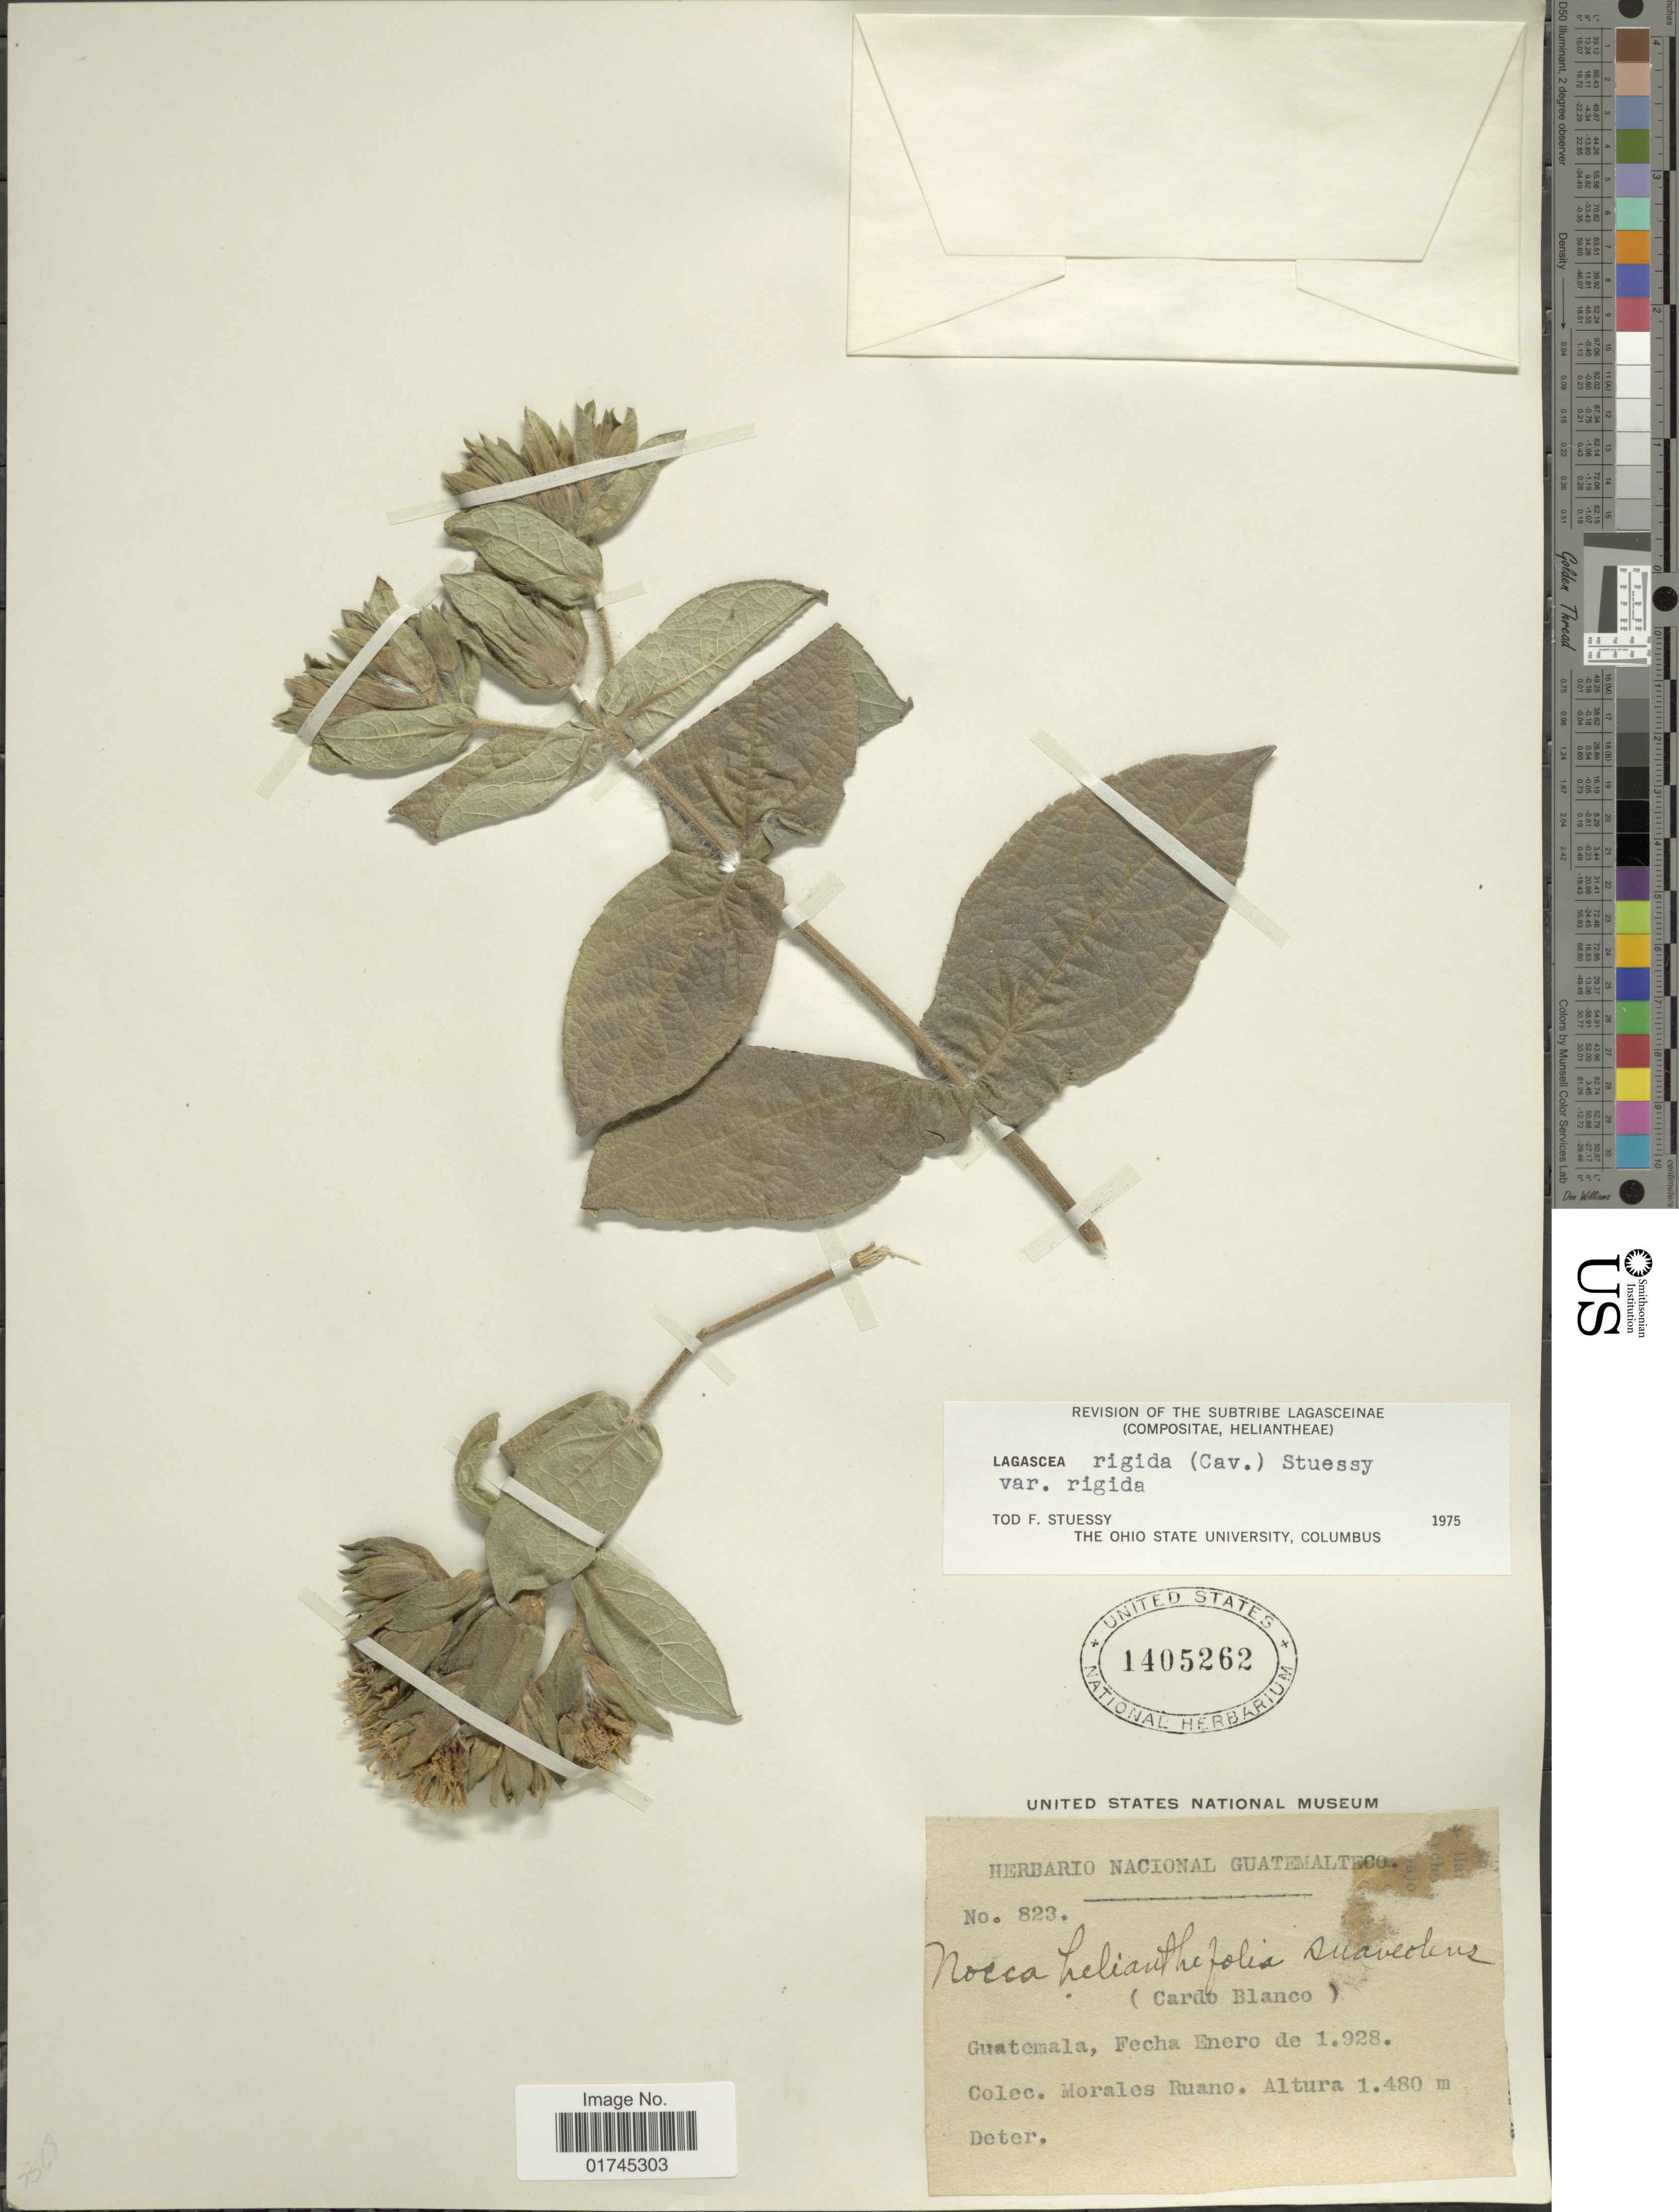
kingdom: Plantae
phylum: Tracheophyta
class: Magnoliopsida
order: Asterales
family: Asteraceae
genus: Lagascea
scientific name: Lagascea helianthifolia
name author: Kunth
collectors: M. Ruano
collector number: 823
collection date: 1928-01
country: Guatemala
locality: (Cardo Blanco).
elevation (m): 1480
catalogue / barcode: US 1405262